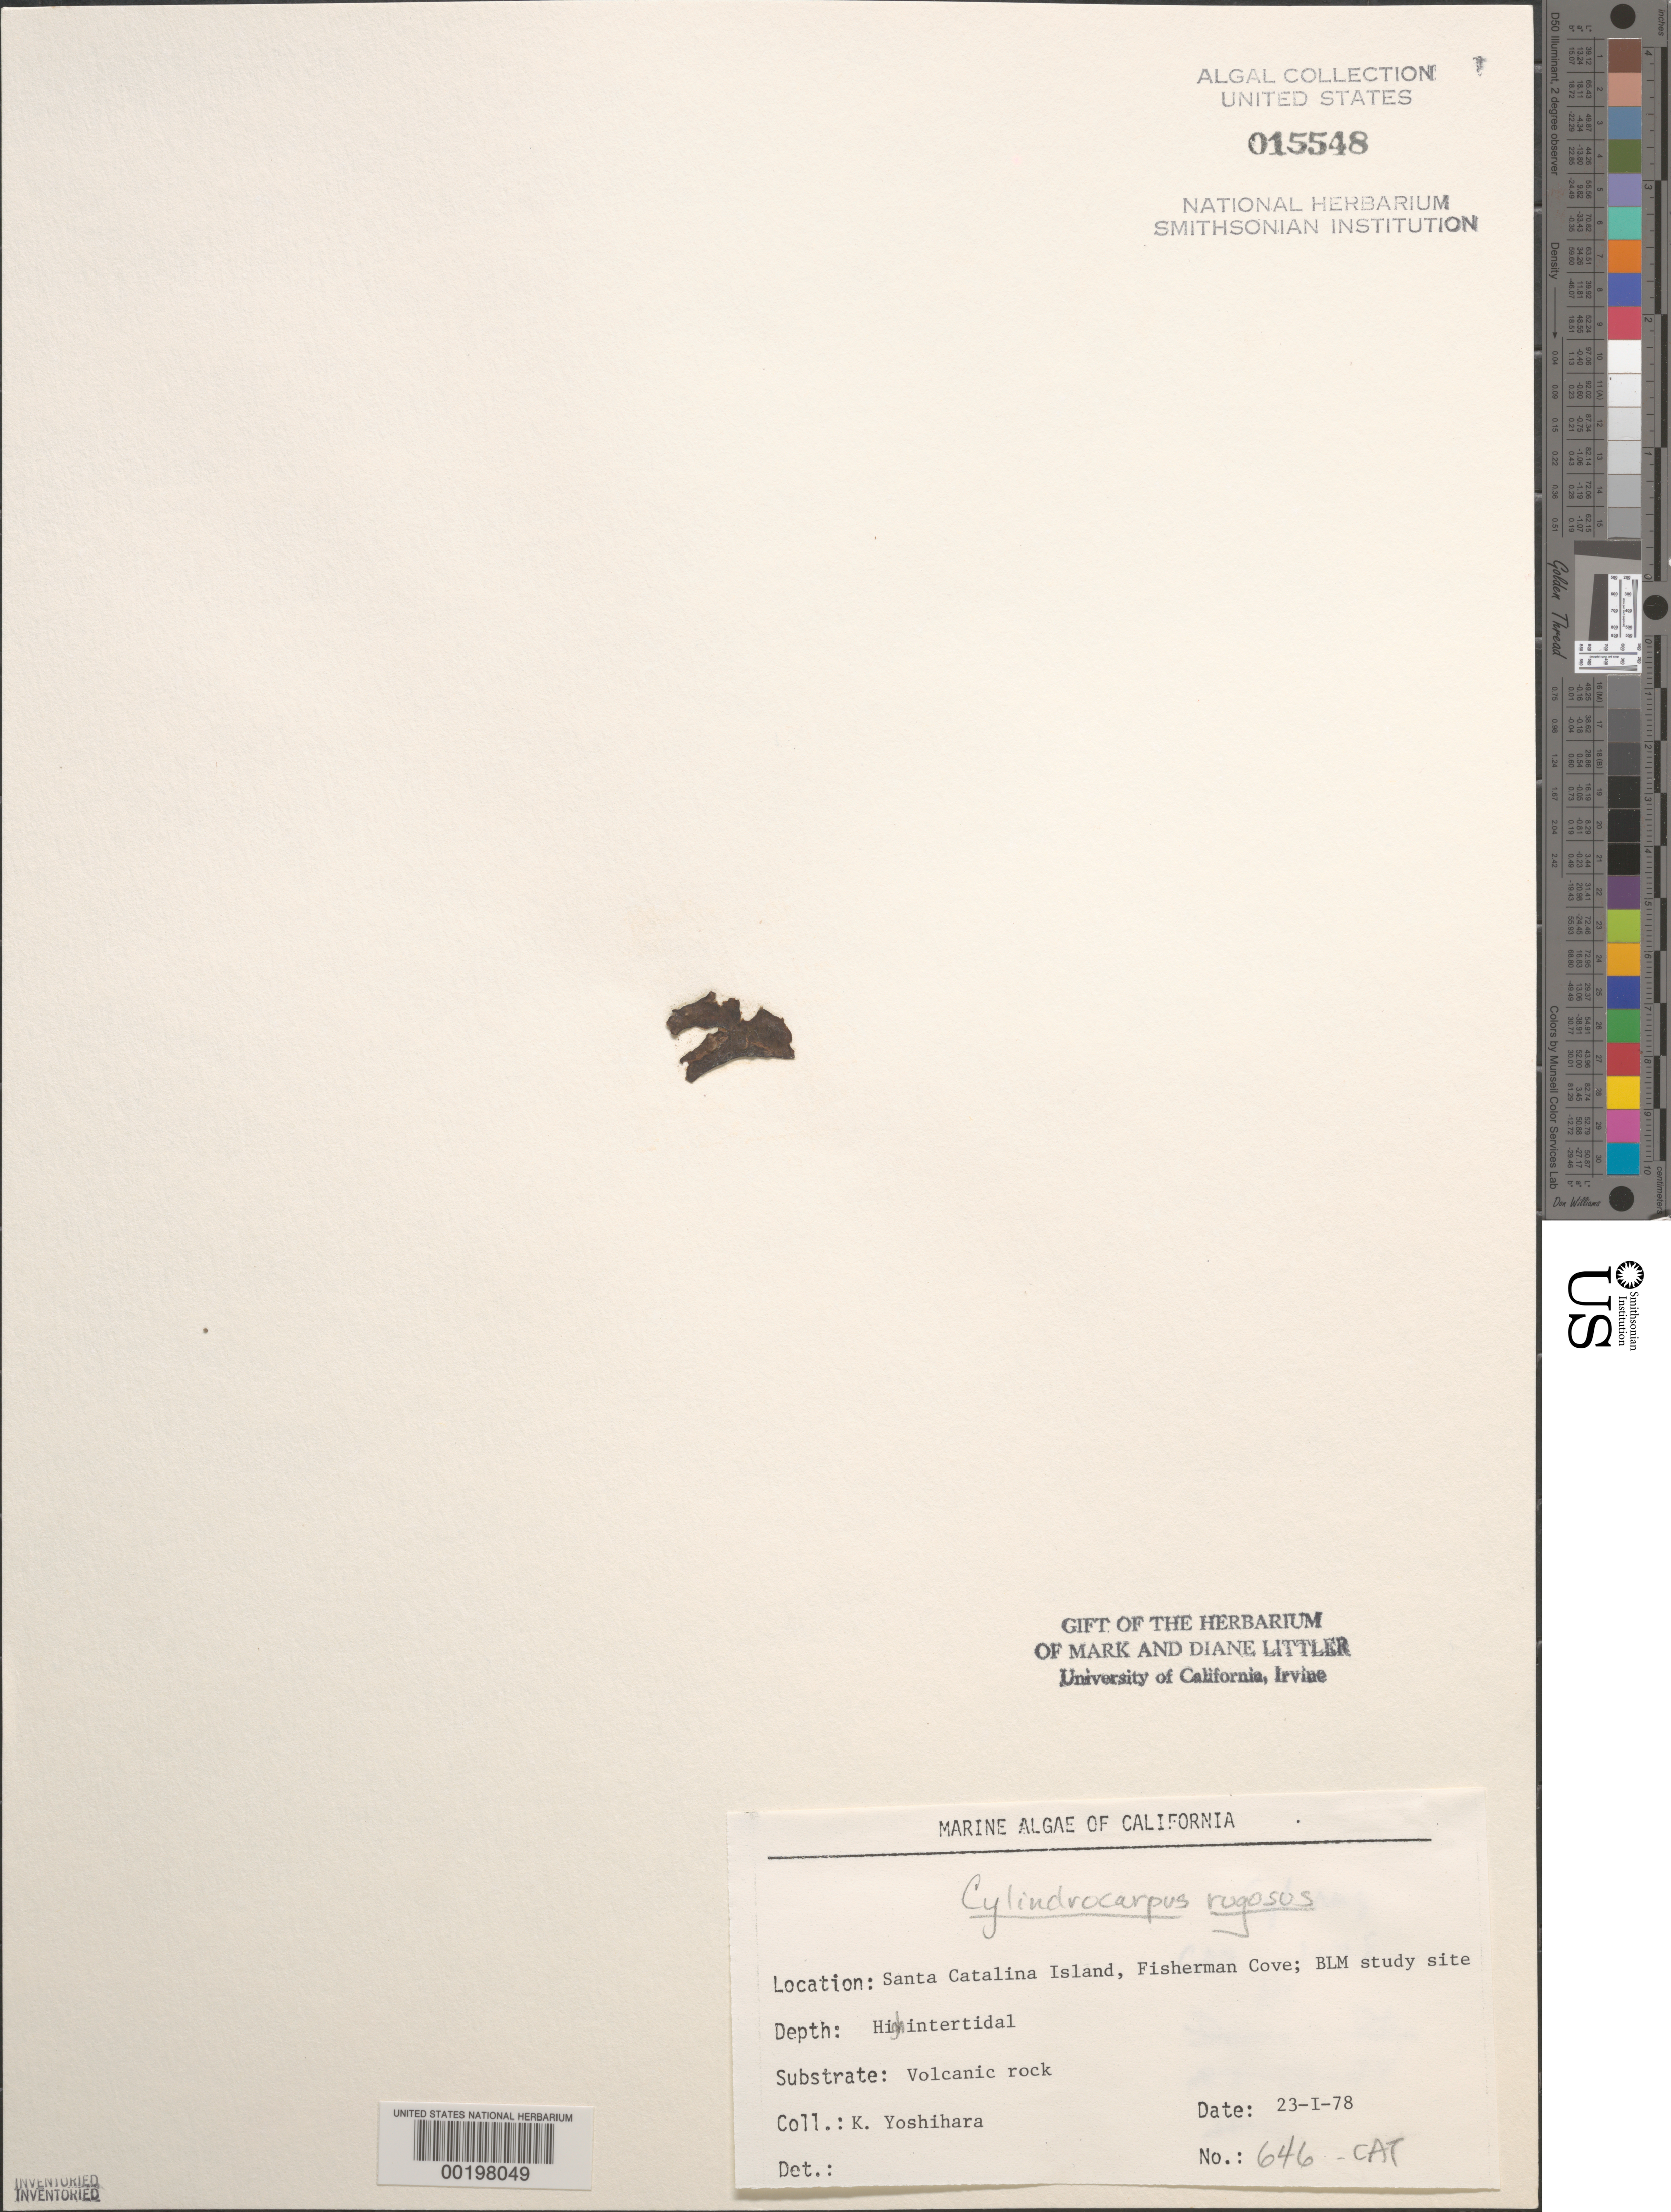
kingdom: Chromista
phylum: Ochrophyta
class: Phaeophyceae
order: Ectocarpales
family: Petrospongiaceae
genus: Petrospongium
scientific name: Petrospongium rugosum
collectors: K. Yoshihara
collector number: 646-cat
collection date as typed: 23 Jan 1978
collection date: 1978-01-23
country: United States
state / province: California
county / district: Los Angeles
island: Santa Catalina Island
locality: Fisherman Cove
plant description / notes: BLM-SOCALBIGHT Rocky Intertidal Survey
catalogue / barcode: US 15548